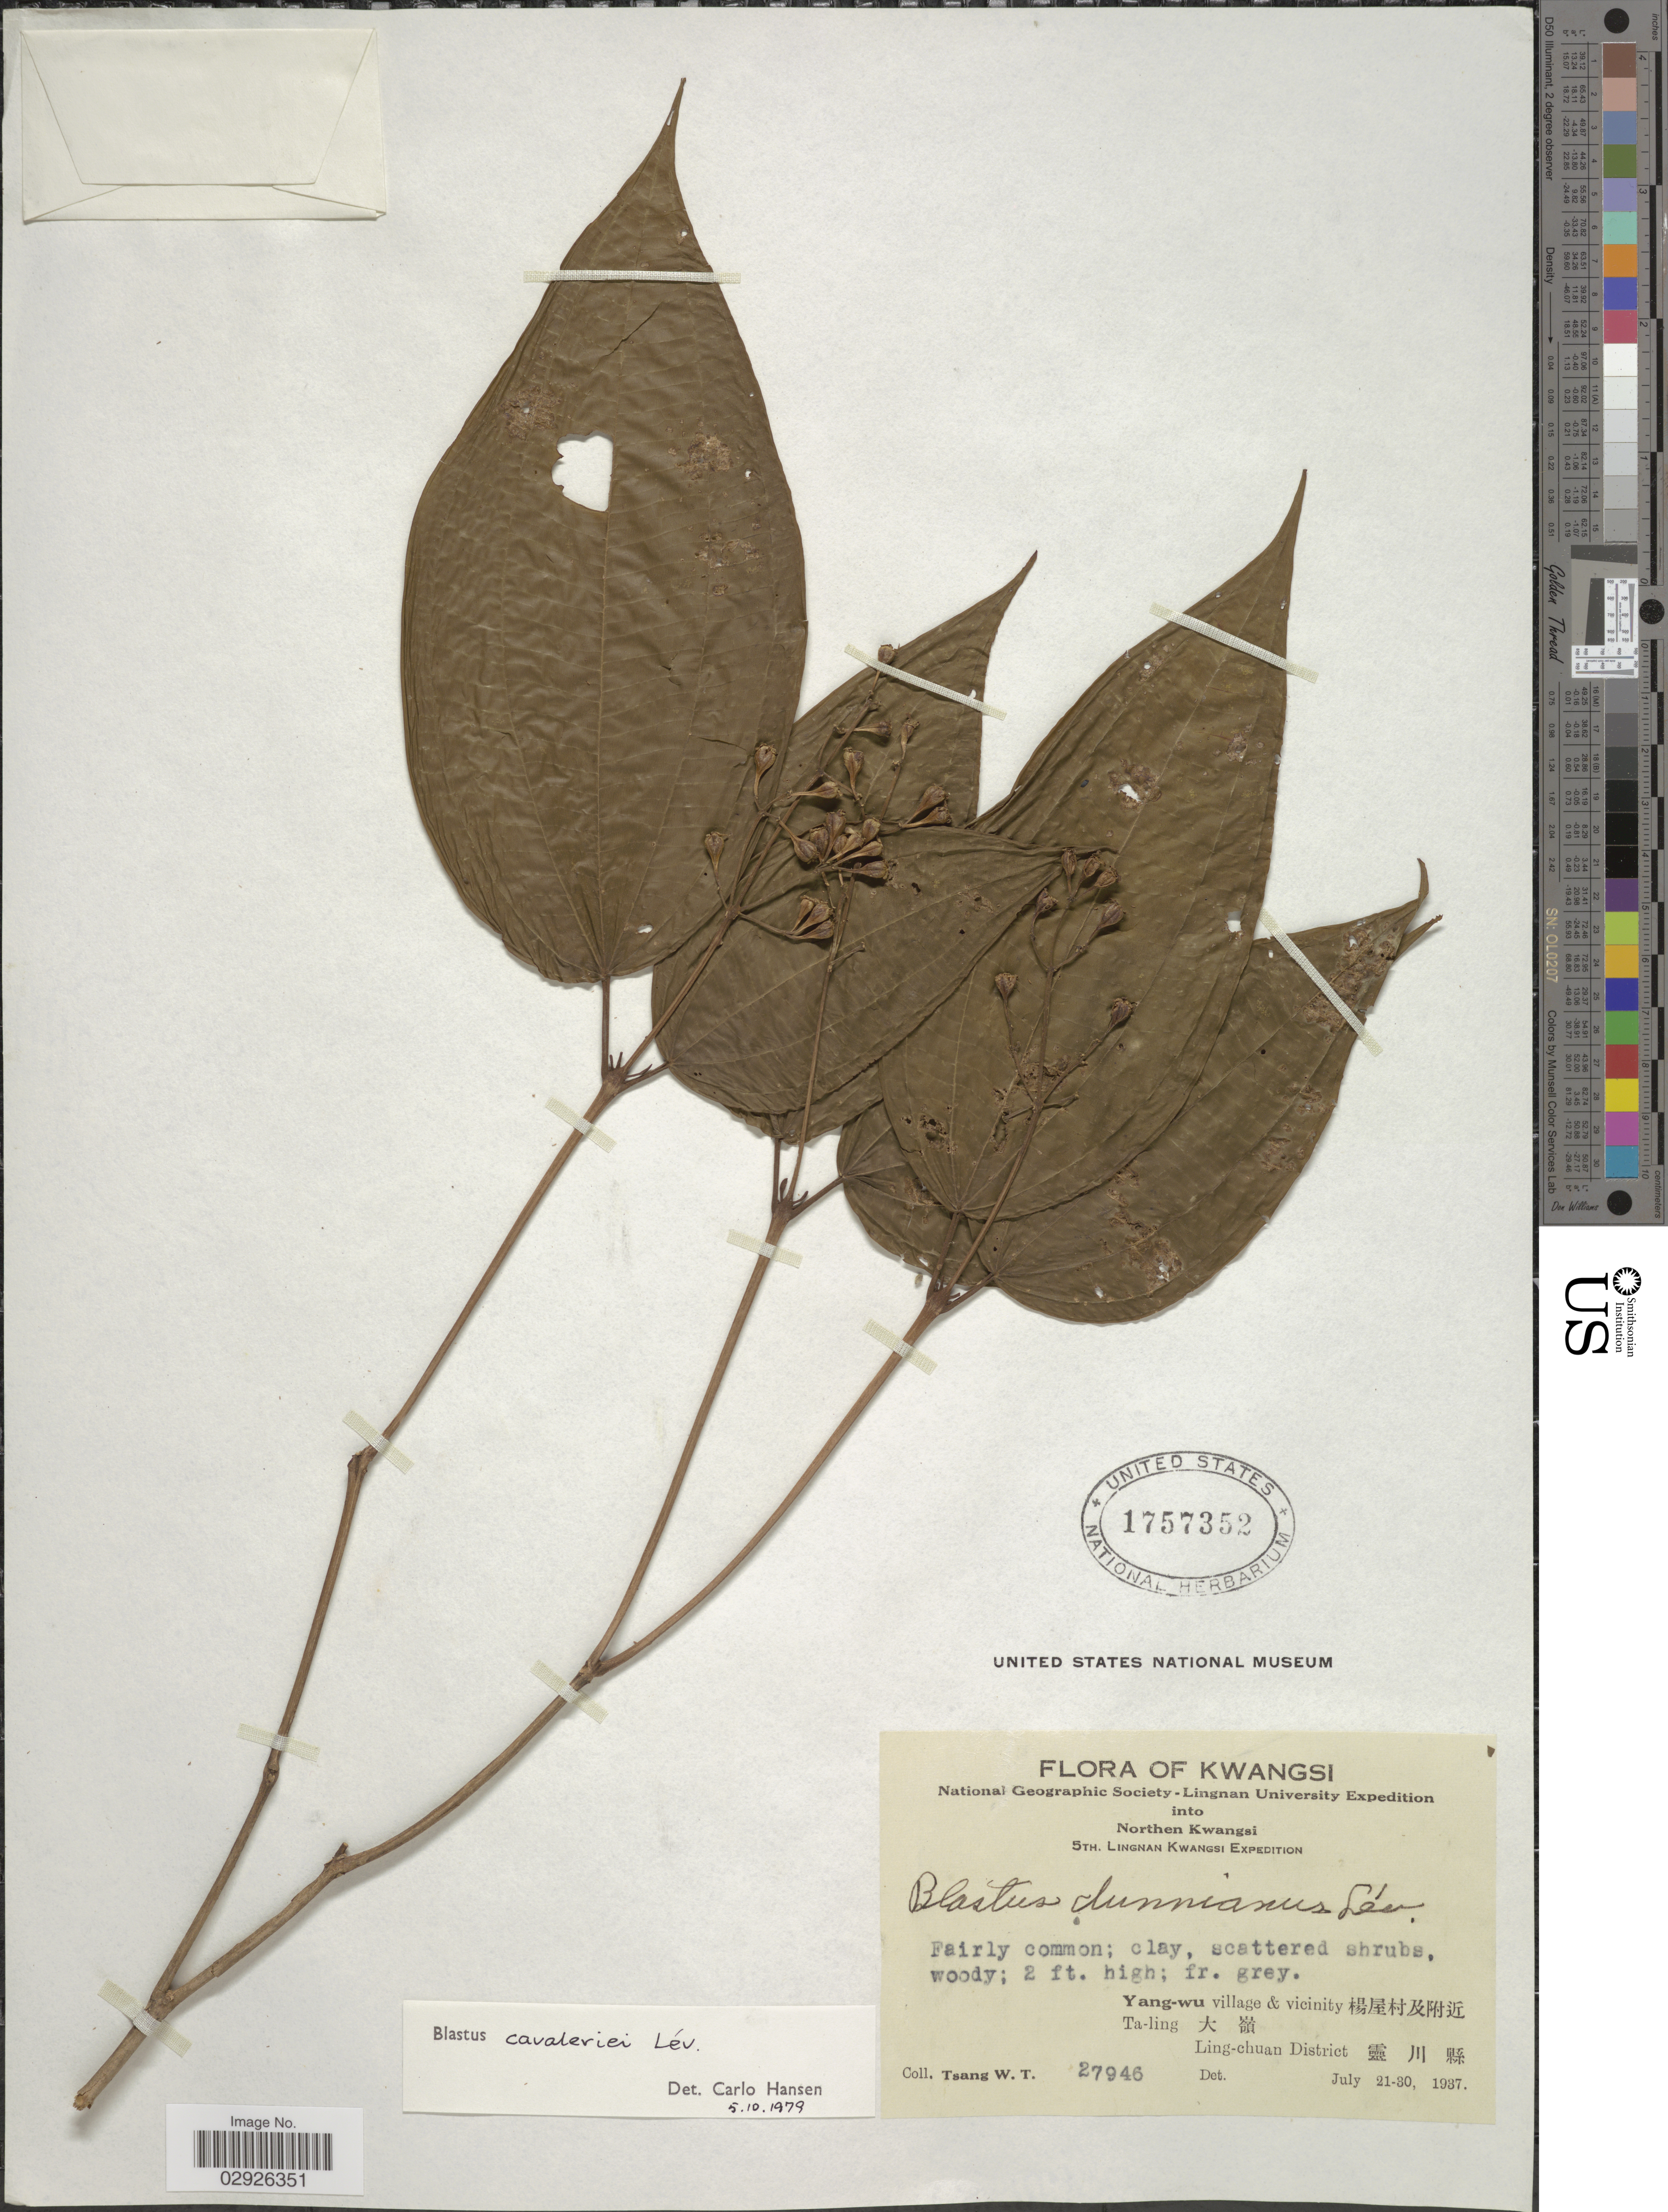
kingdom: Plantae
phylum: Tracheophyta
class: Magnoliopsida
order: Myrtales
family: Melastomataceae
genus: Blastus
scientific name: Blastus pauciflorus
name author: (Benth.) Guillaumin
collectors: W. T. Tsang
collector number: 27946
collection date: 1937-07-21/1937-07-30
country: China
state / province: Guangxi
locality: Kwangsi, Northern Kwangsi, Yang-wu village & vicinity, Ta-ling, Ling-chuan District.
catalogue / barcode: US 1757352